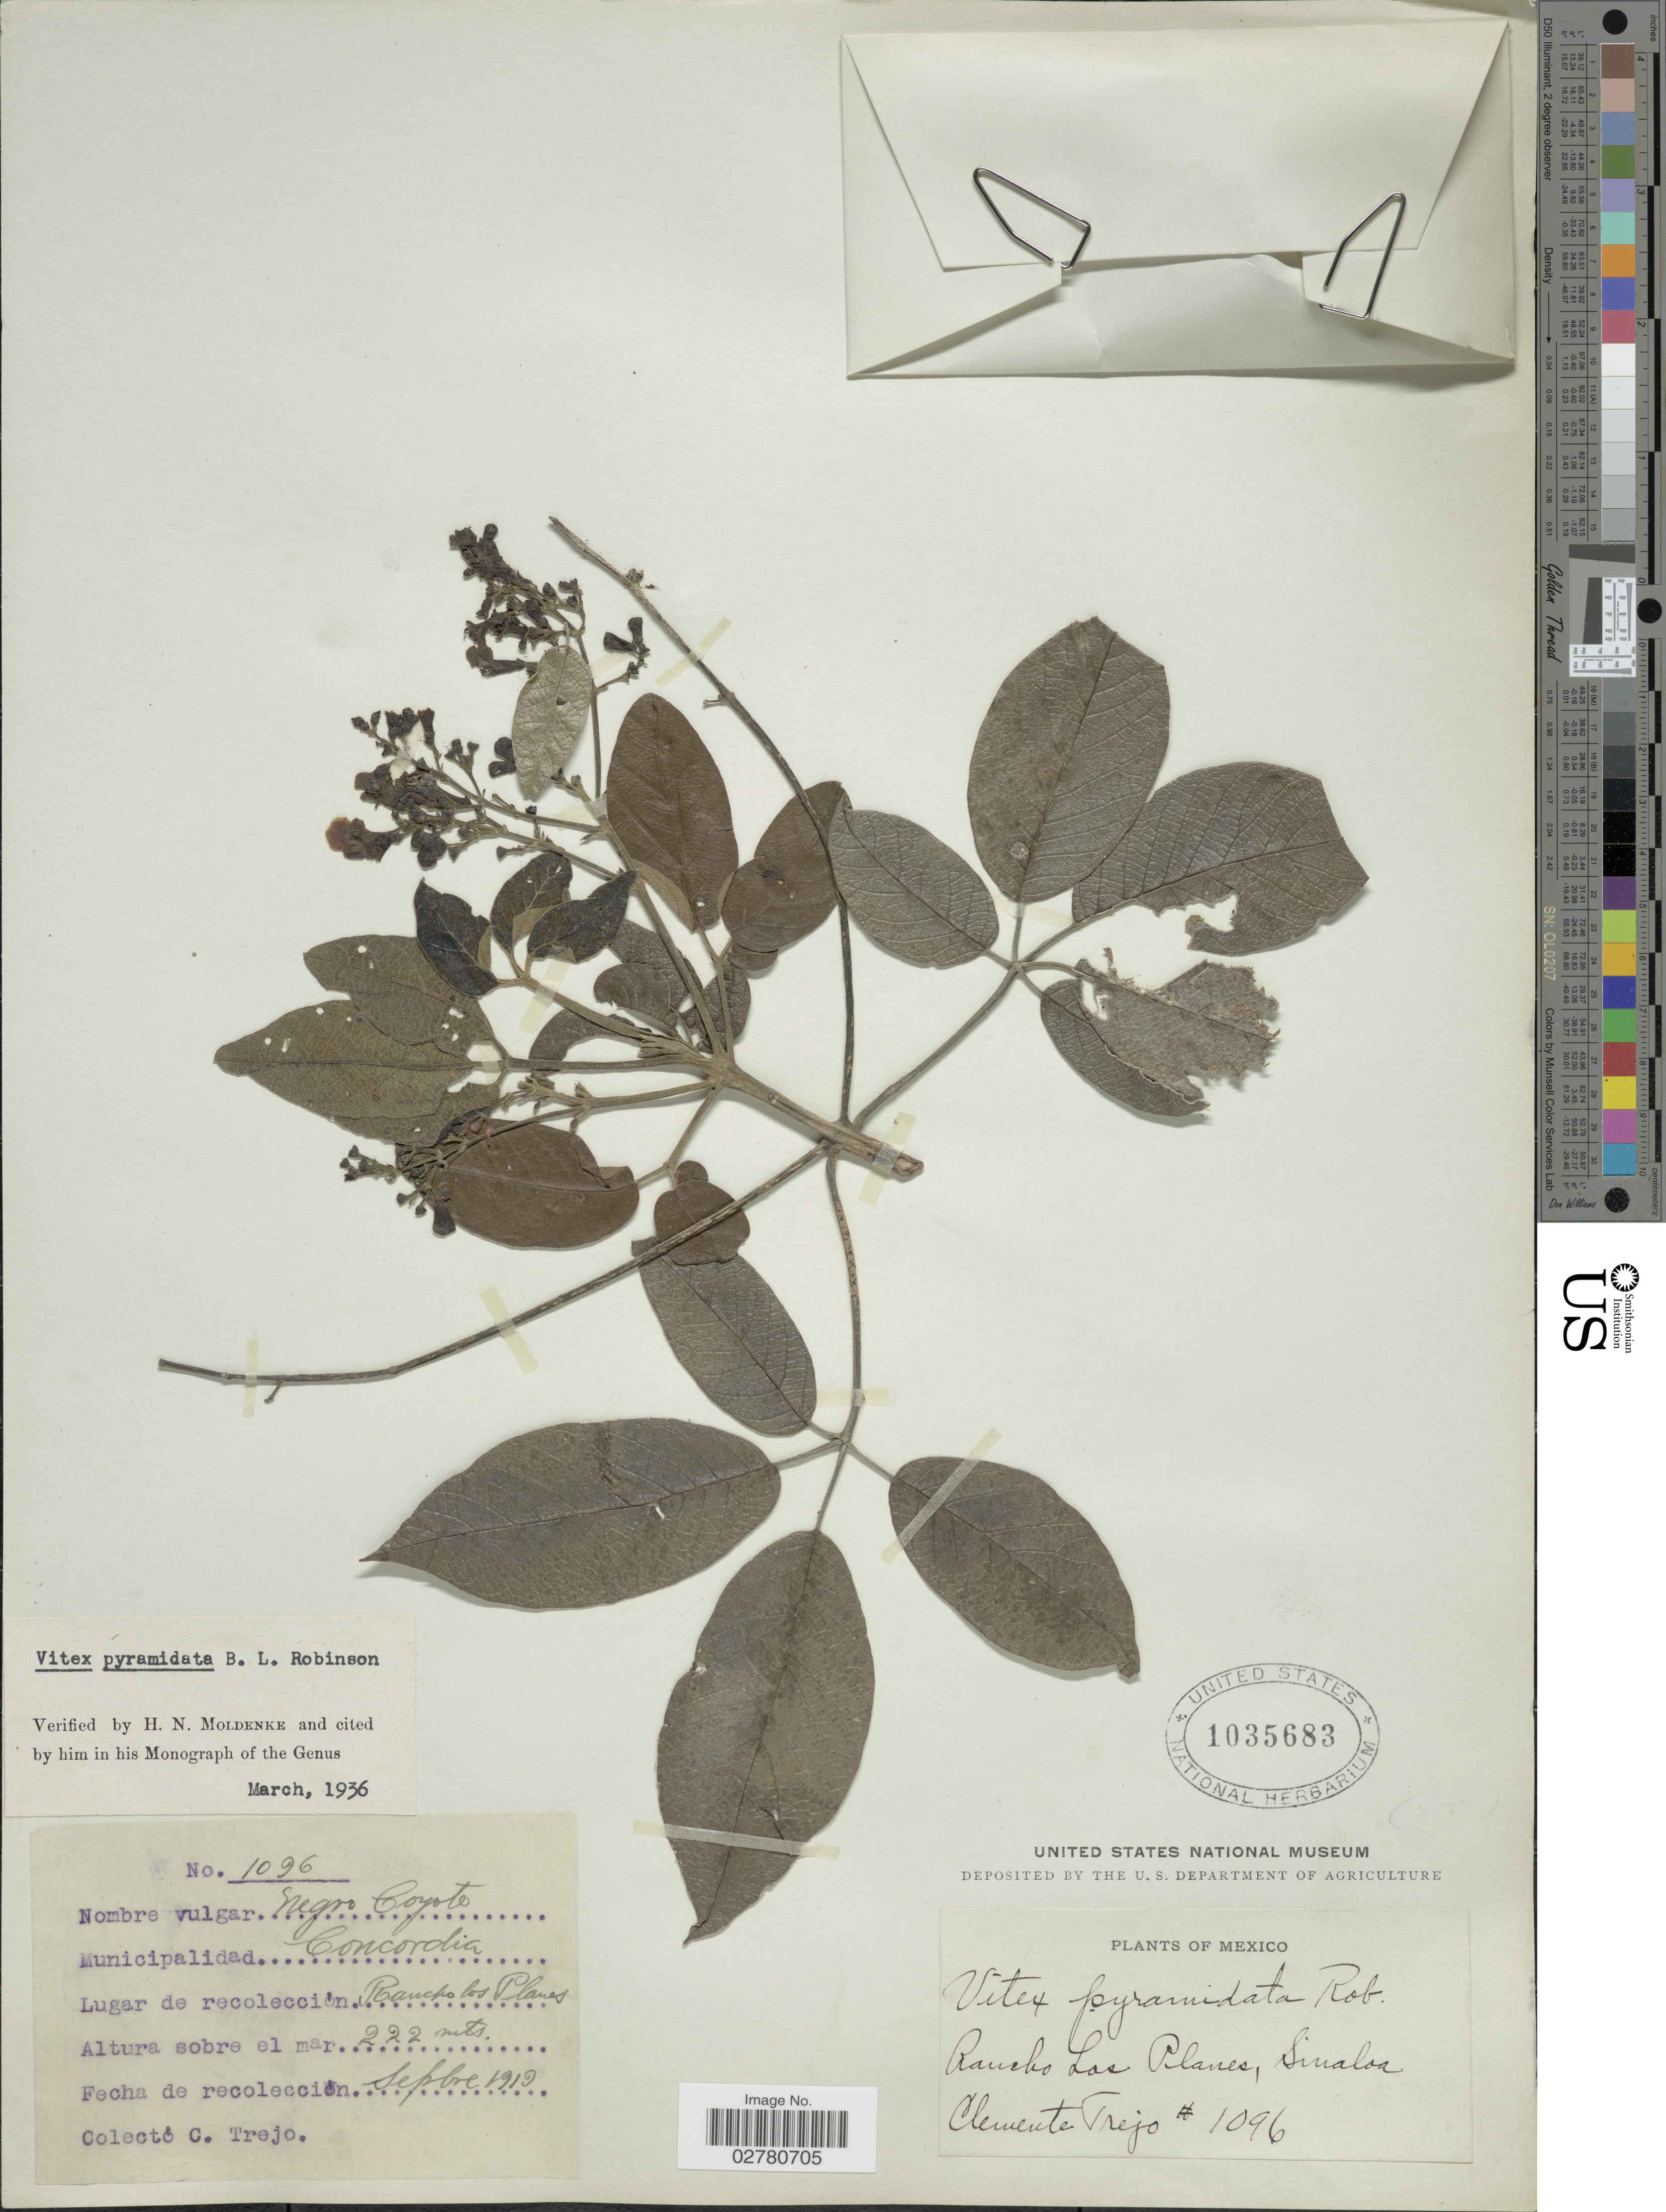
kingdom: Plantae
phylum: Tracheophyta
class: Magnoliopsida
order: Lamiales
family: Lamiaceae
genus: Vitex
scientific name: Vitex pyramidata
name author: B.L. Rob.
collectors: C. Trejo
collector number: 1096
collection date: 1919-09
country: Mexico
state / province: Sinaloa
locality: Municipalidad Concordia. Rancho Las Planes.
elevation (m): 222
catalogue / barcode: US 1035683